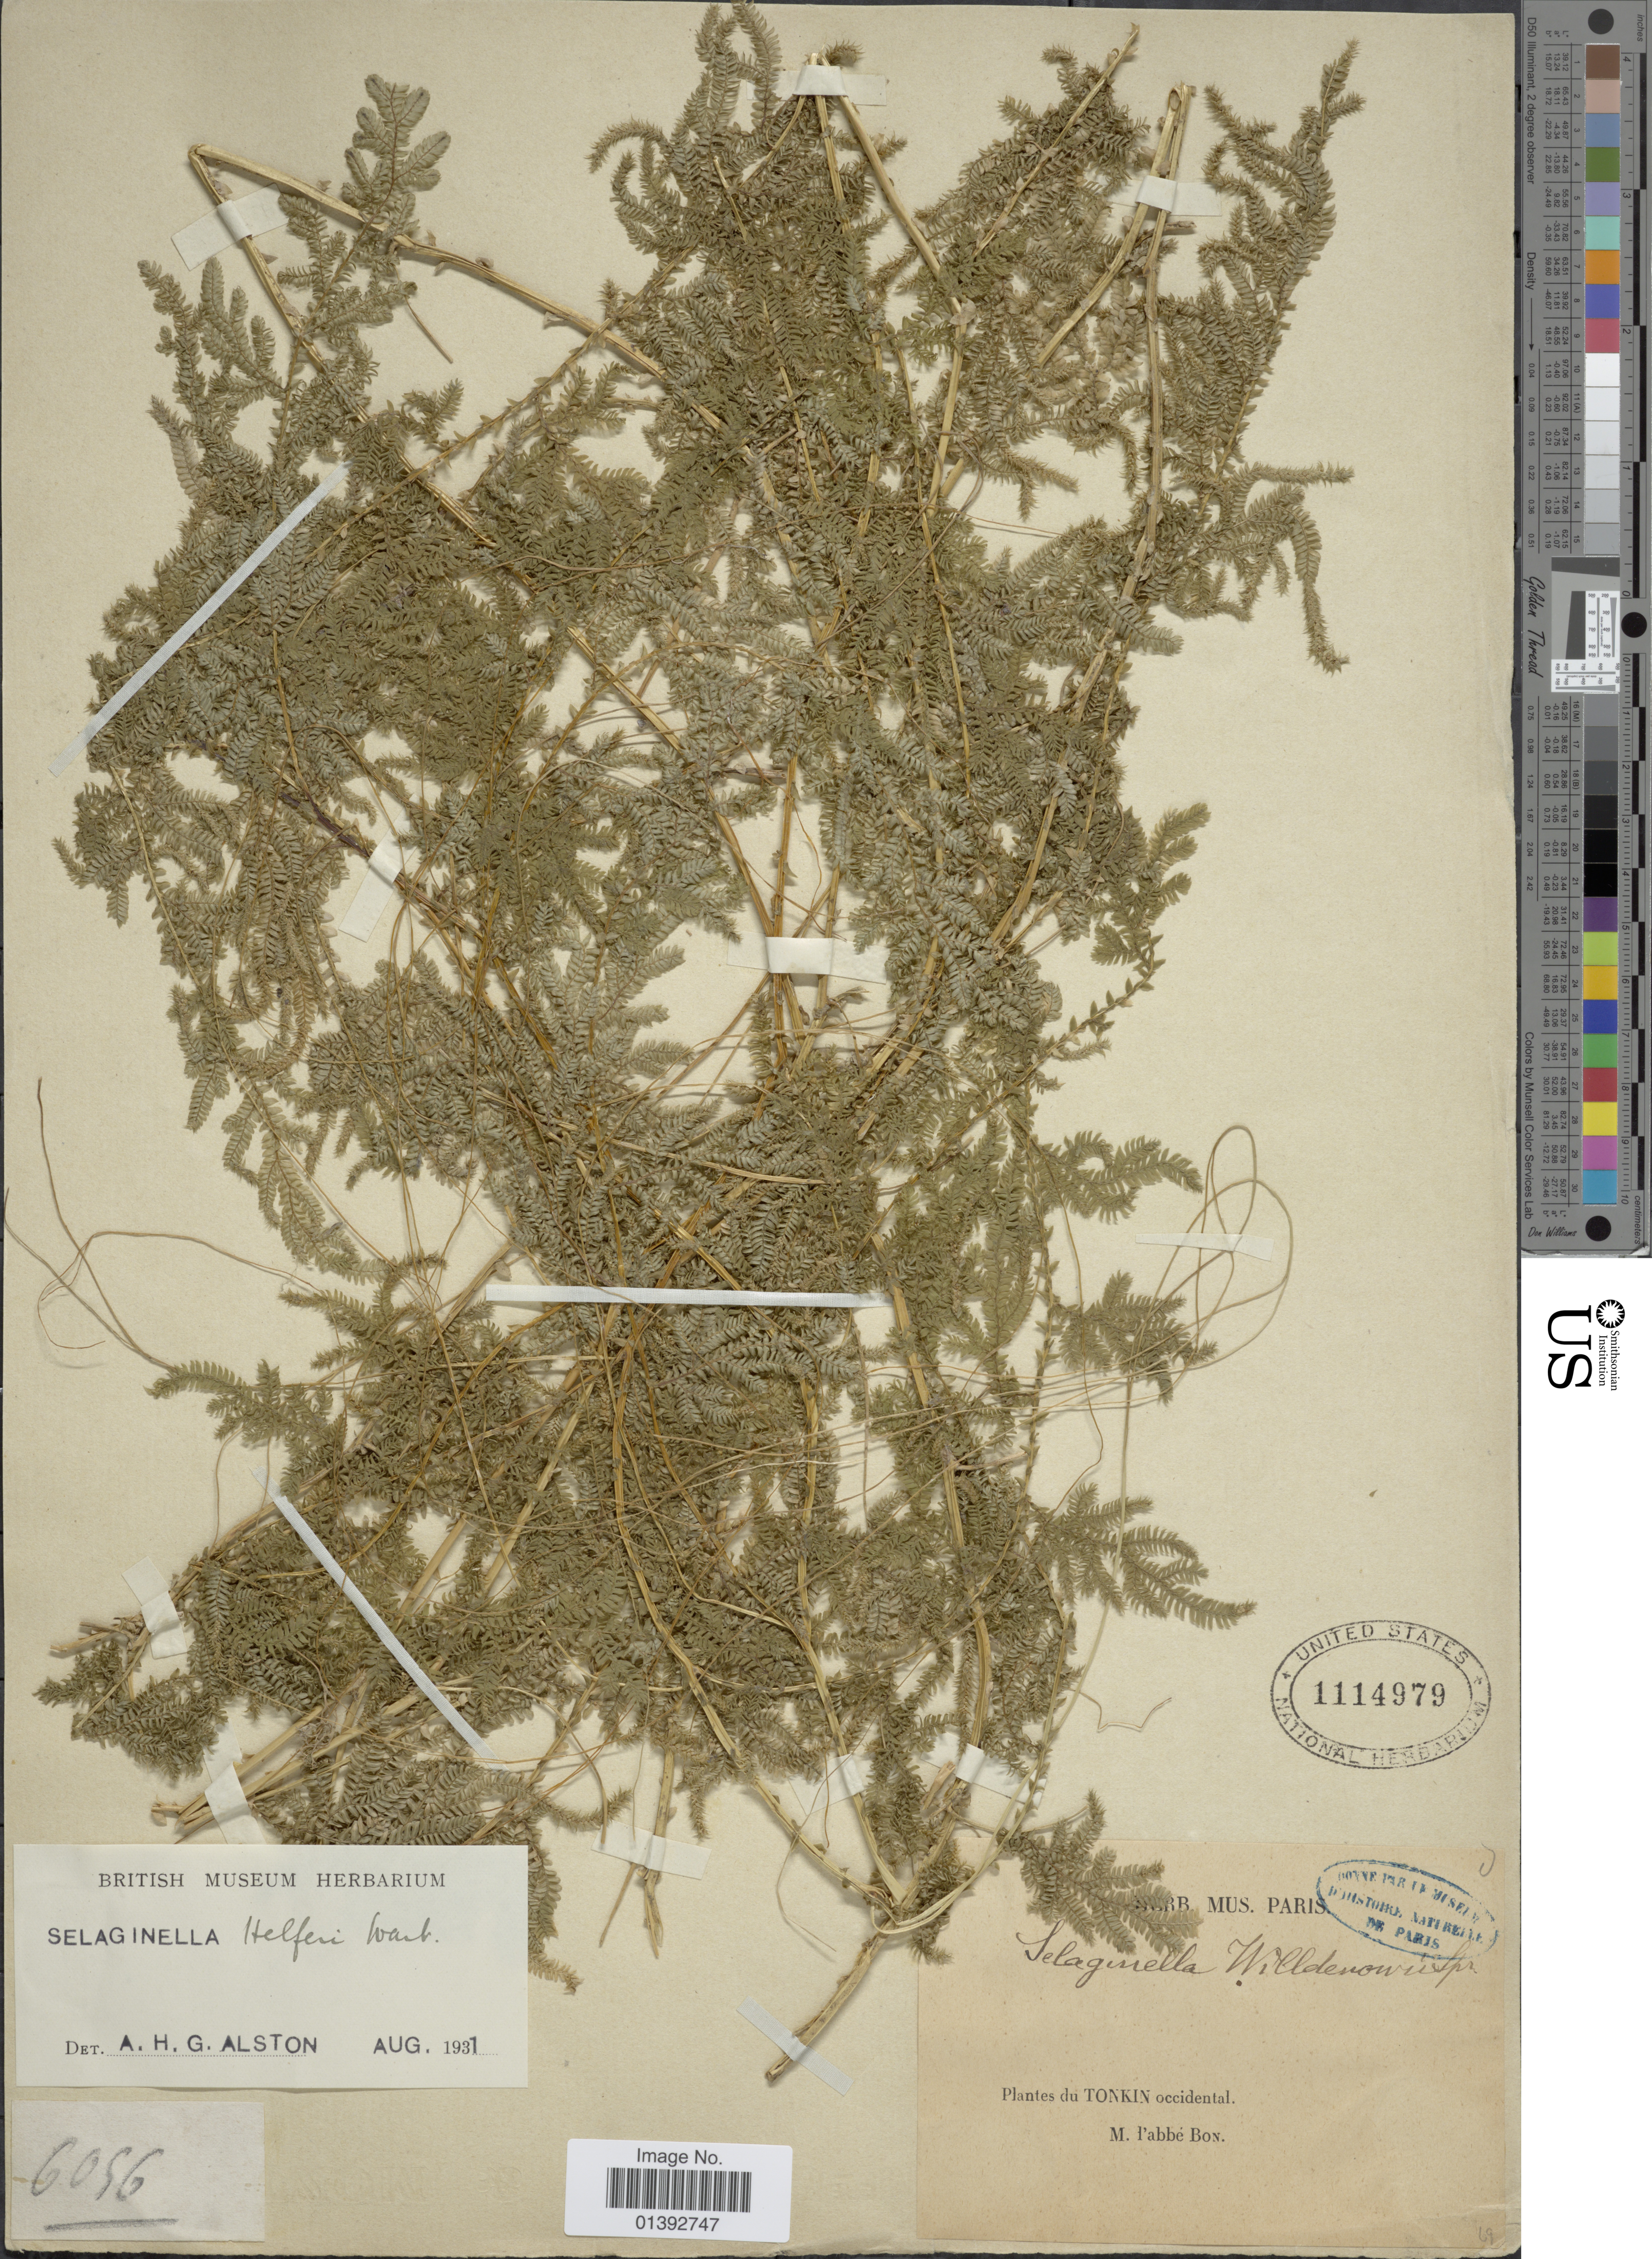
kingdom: Plantae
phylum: Tracheophyta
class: Lycopodiopsida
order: Selaginellales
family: Selaginellaceae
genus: Selaginella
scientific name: Selaginella helferi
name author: Warb.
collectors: H. F. Bon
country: Vietnam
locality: Tonkin occidental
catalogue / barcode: US 1114979